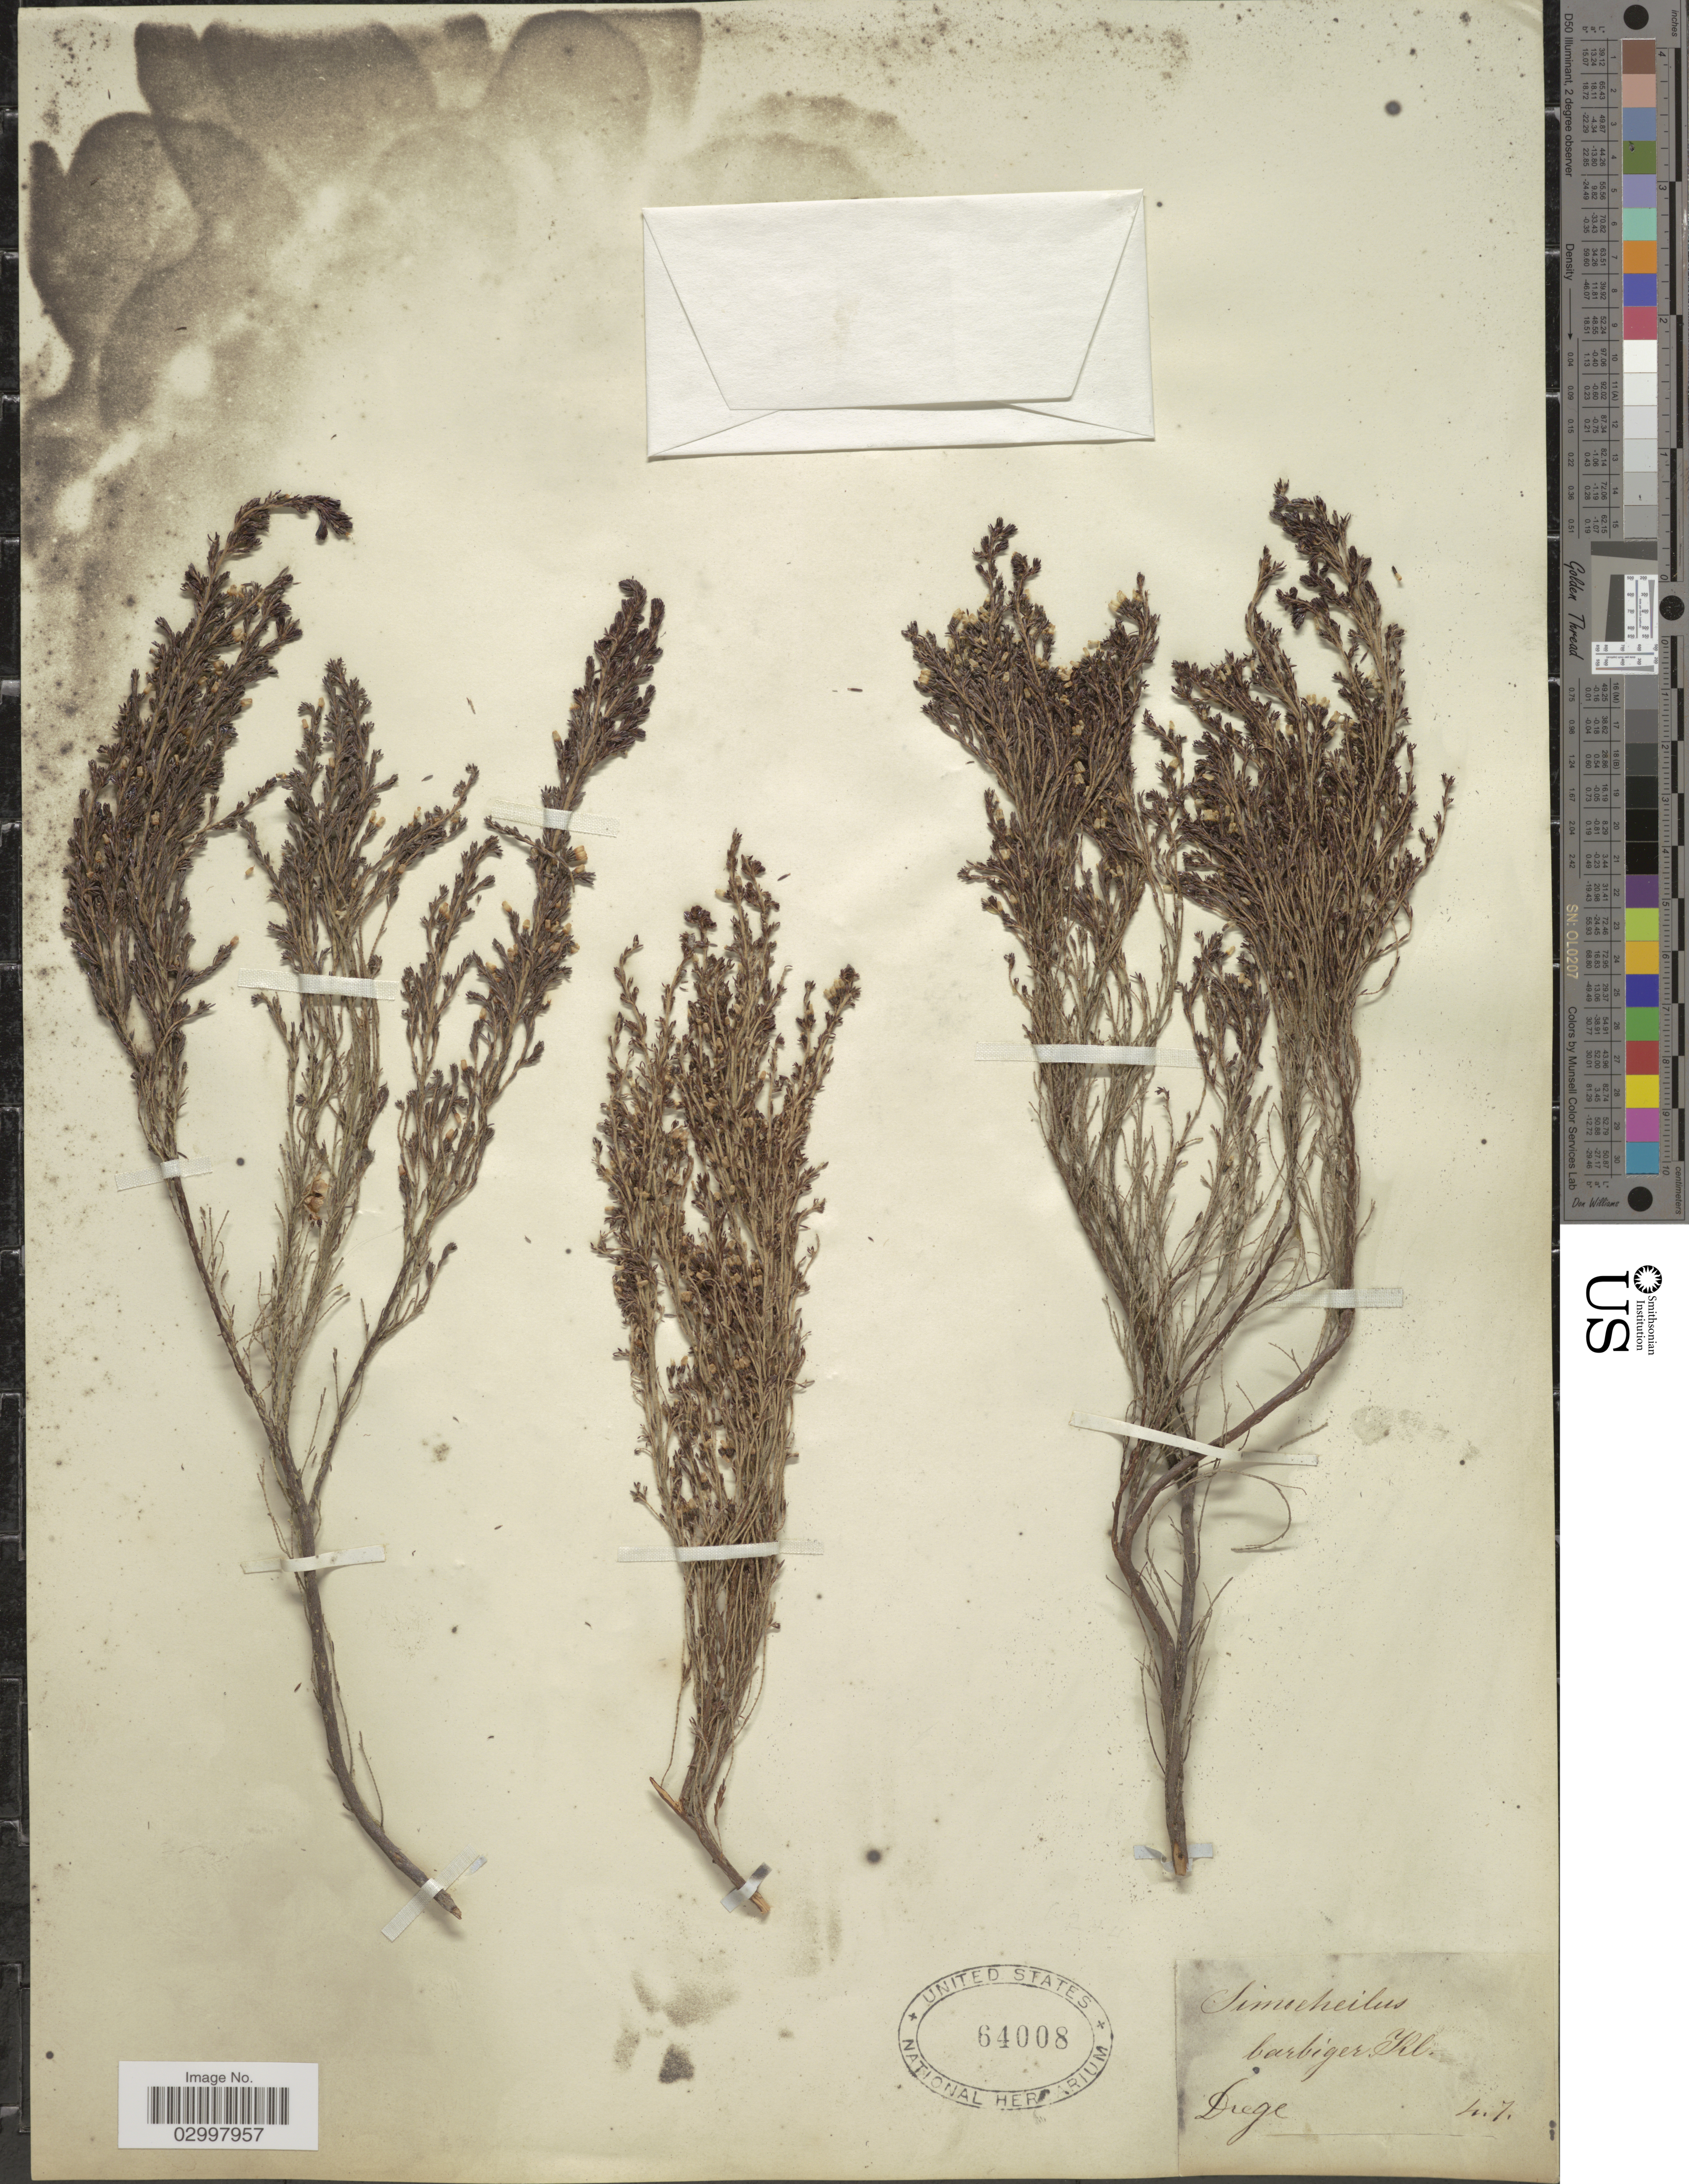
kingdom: Plantae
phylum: Tracheophyta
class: Magnoliopsida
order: Ericales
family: Ericaceae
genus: Erica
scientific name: Erica barbigera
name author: Salisb.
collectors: Drege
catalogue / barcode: US 64008